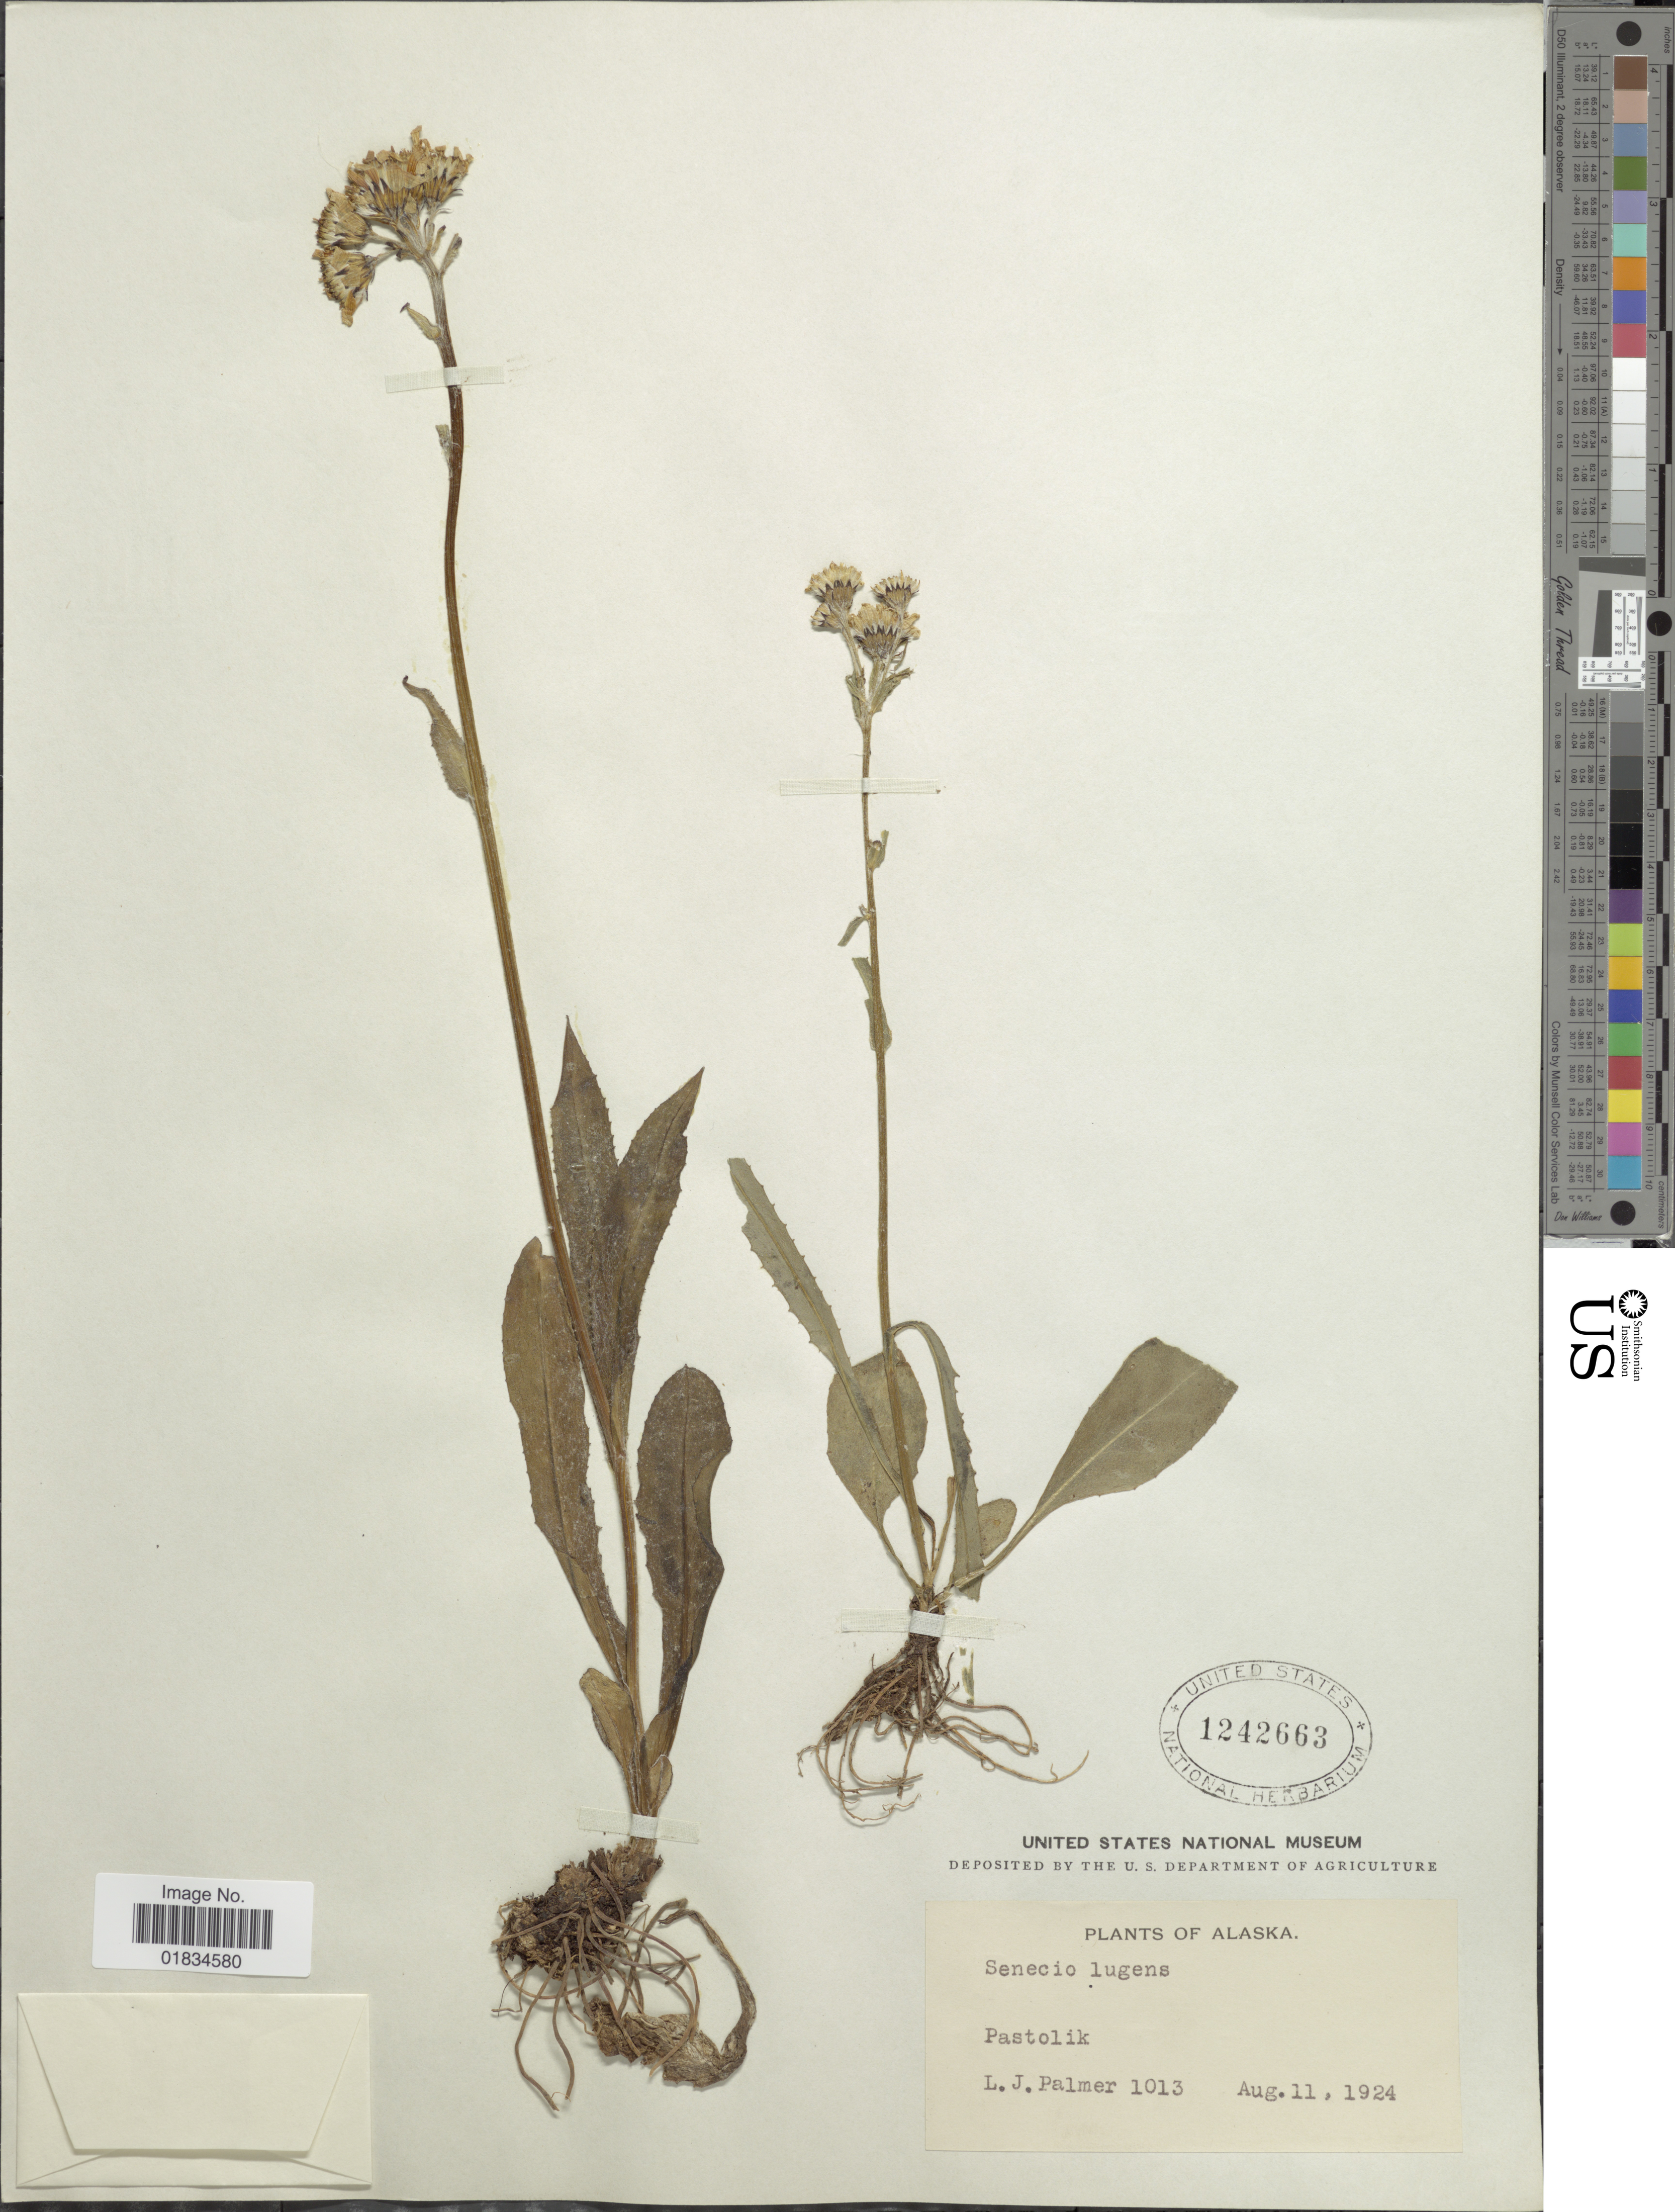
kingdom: Plantae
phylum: Tracheophyta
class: Magnoliopsida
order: Asterales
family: Asteraceae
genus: Senecio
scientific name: Senecio lugens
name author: Richardson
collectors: L. J. Palmer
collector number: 1013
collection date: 1924-08-11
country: United States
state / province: Alaska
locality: Pastolik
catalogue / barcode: US 1242663